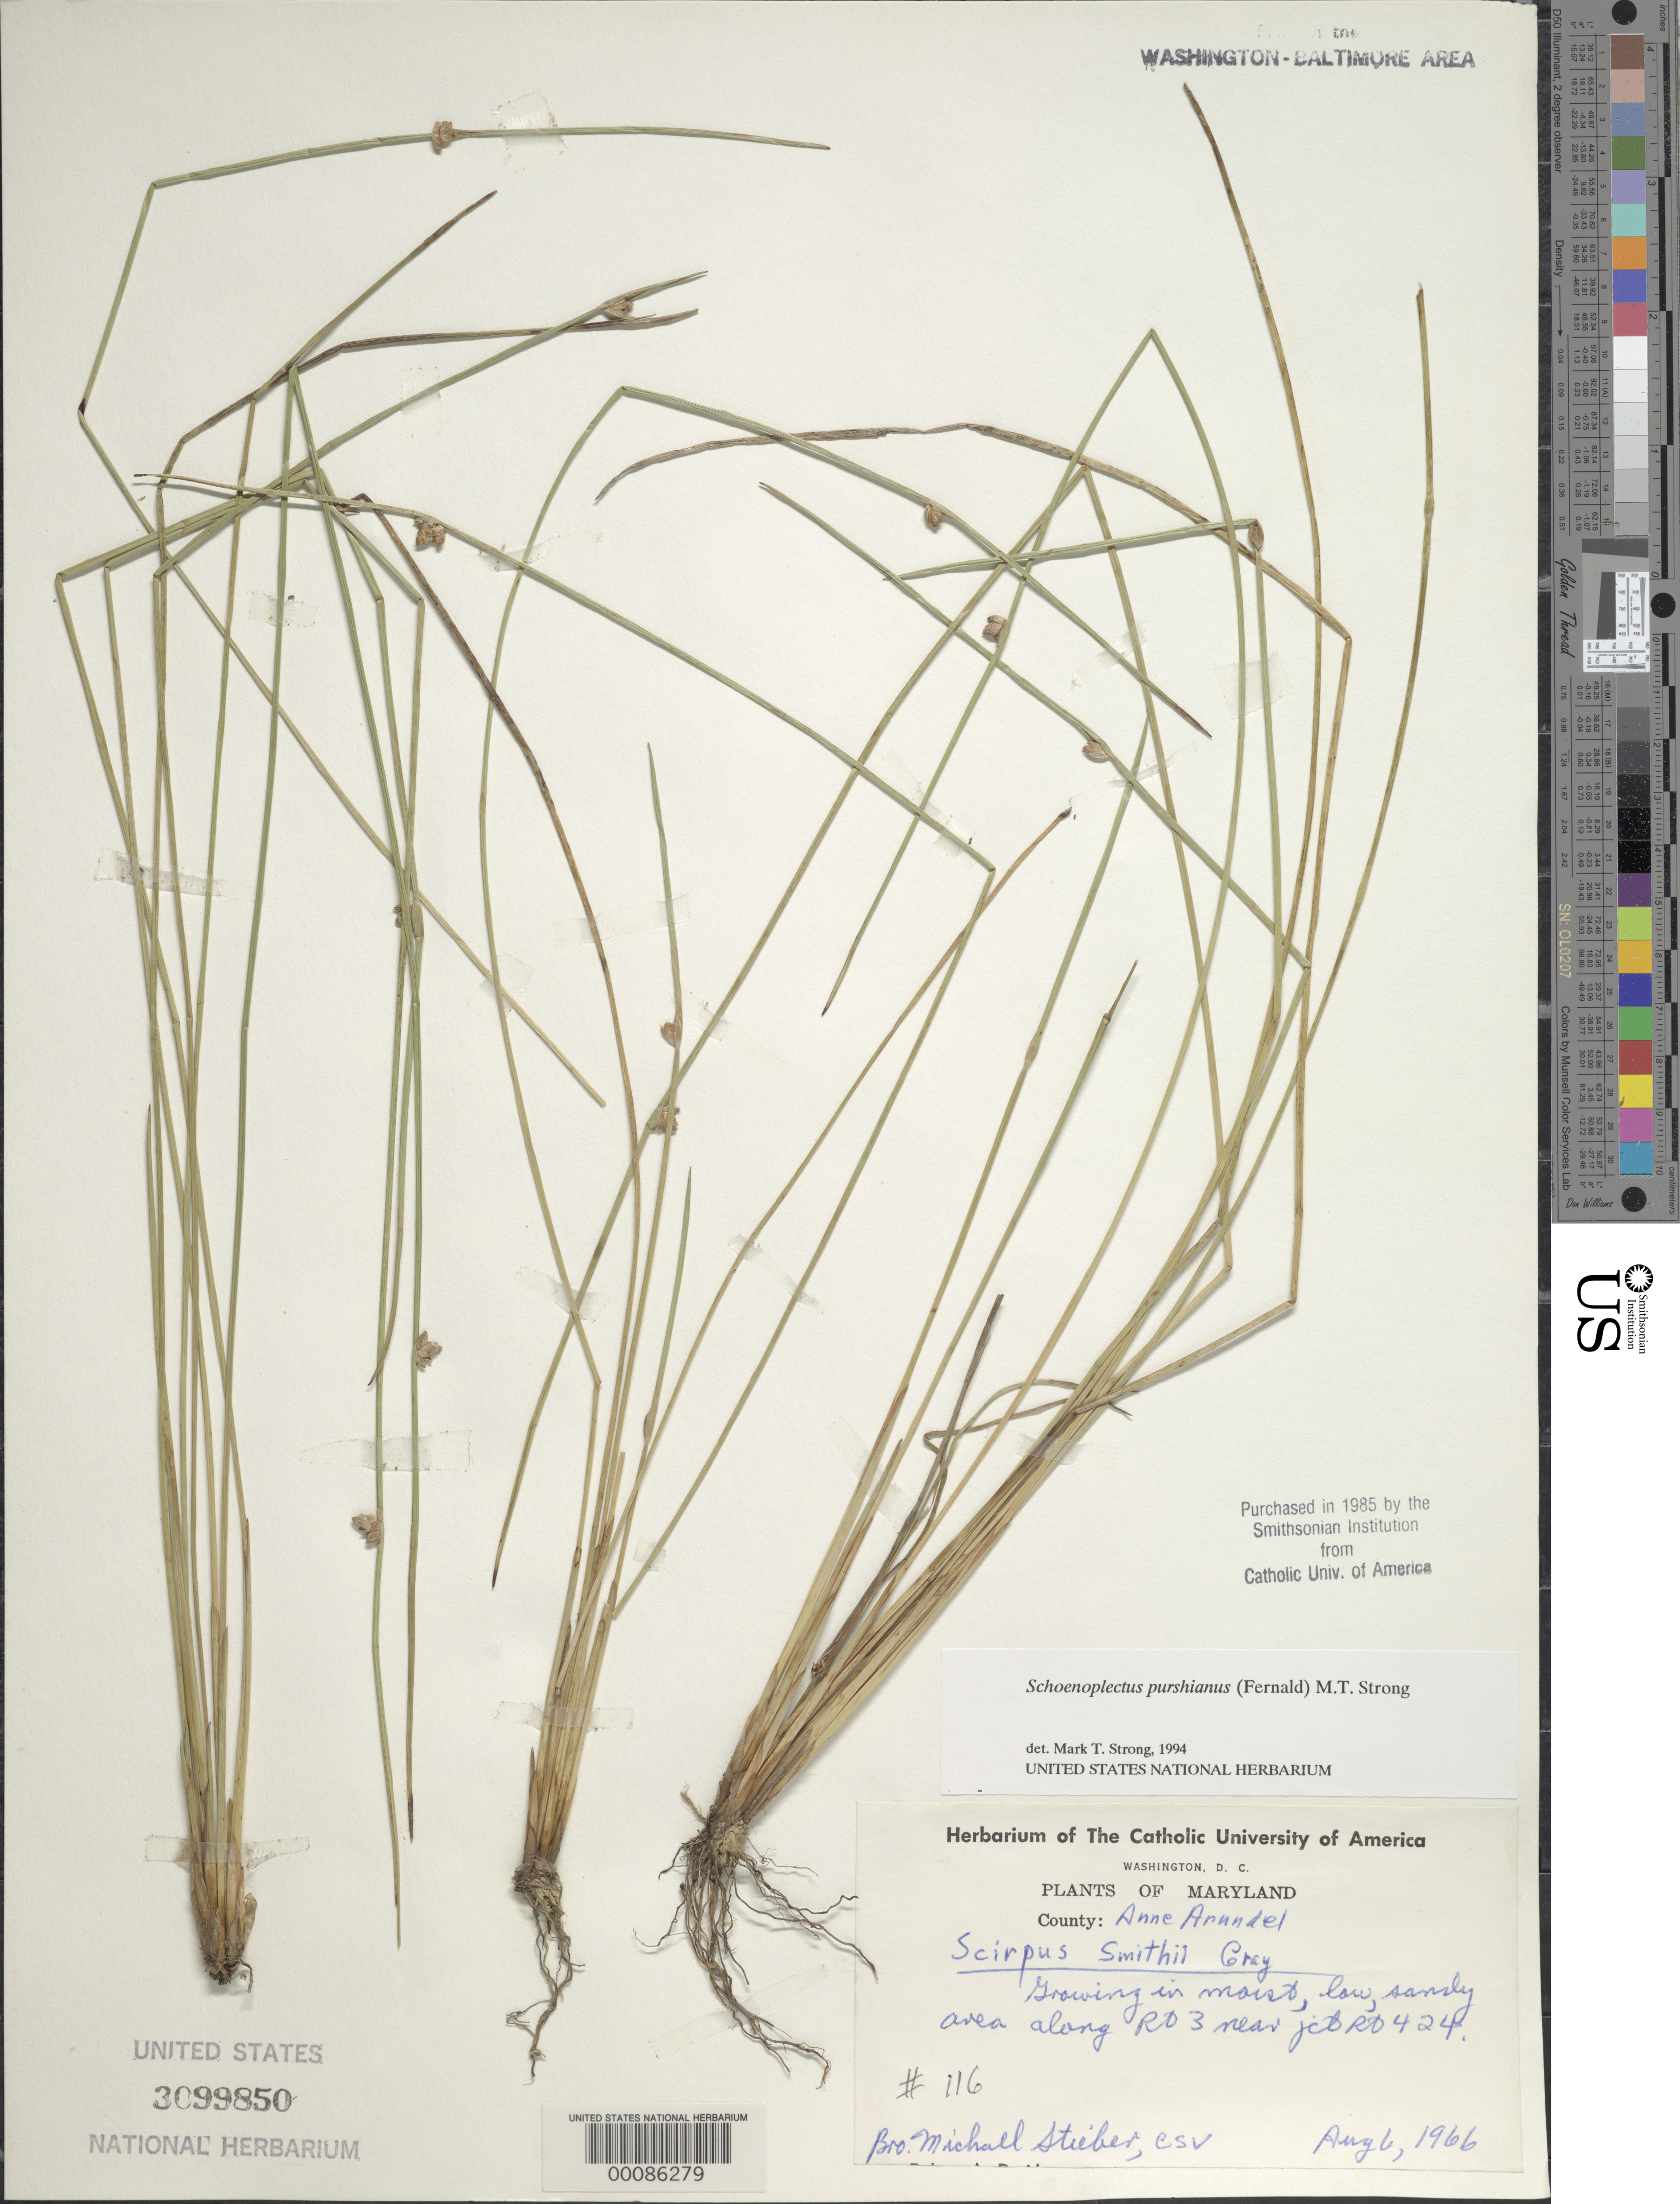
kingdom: Plantae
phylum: Tracheophyta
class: Liliopsida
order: Poales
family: Cyperaceae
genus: Schoenoplectus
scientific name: Schoenoplectus smithii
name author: (A. Gray) Soják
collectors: Bro. M. Stieber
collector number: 116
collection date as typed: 06 Aug 1966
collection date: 1966-08-06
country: United States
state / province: Maryland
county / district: Anne Arundel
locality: Rt 3 near junction with Rt. 424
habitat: Moist low sandy area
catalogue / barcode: US 3099850